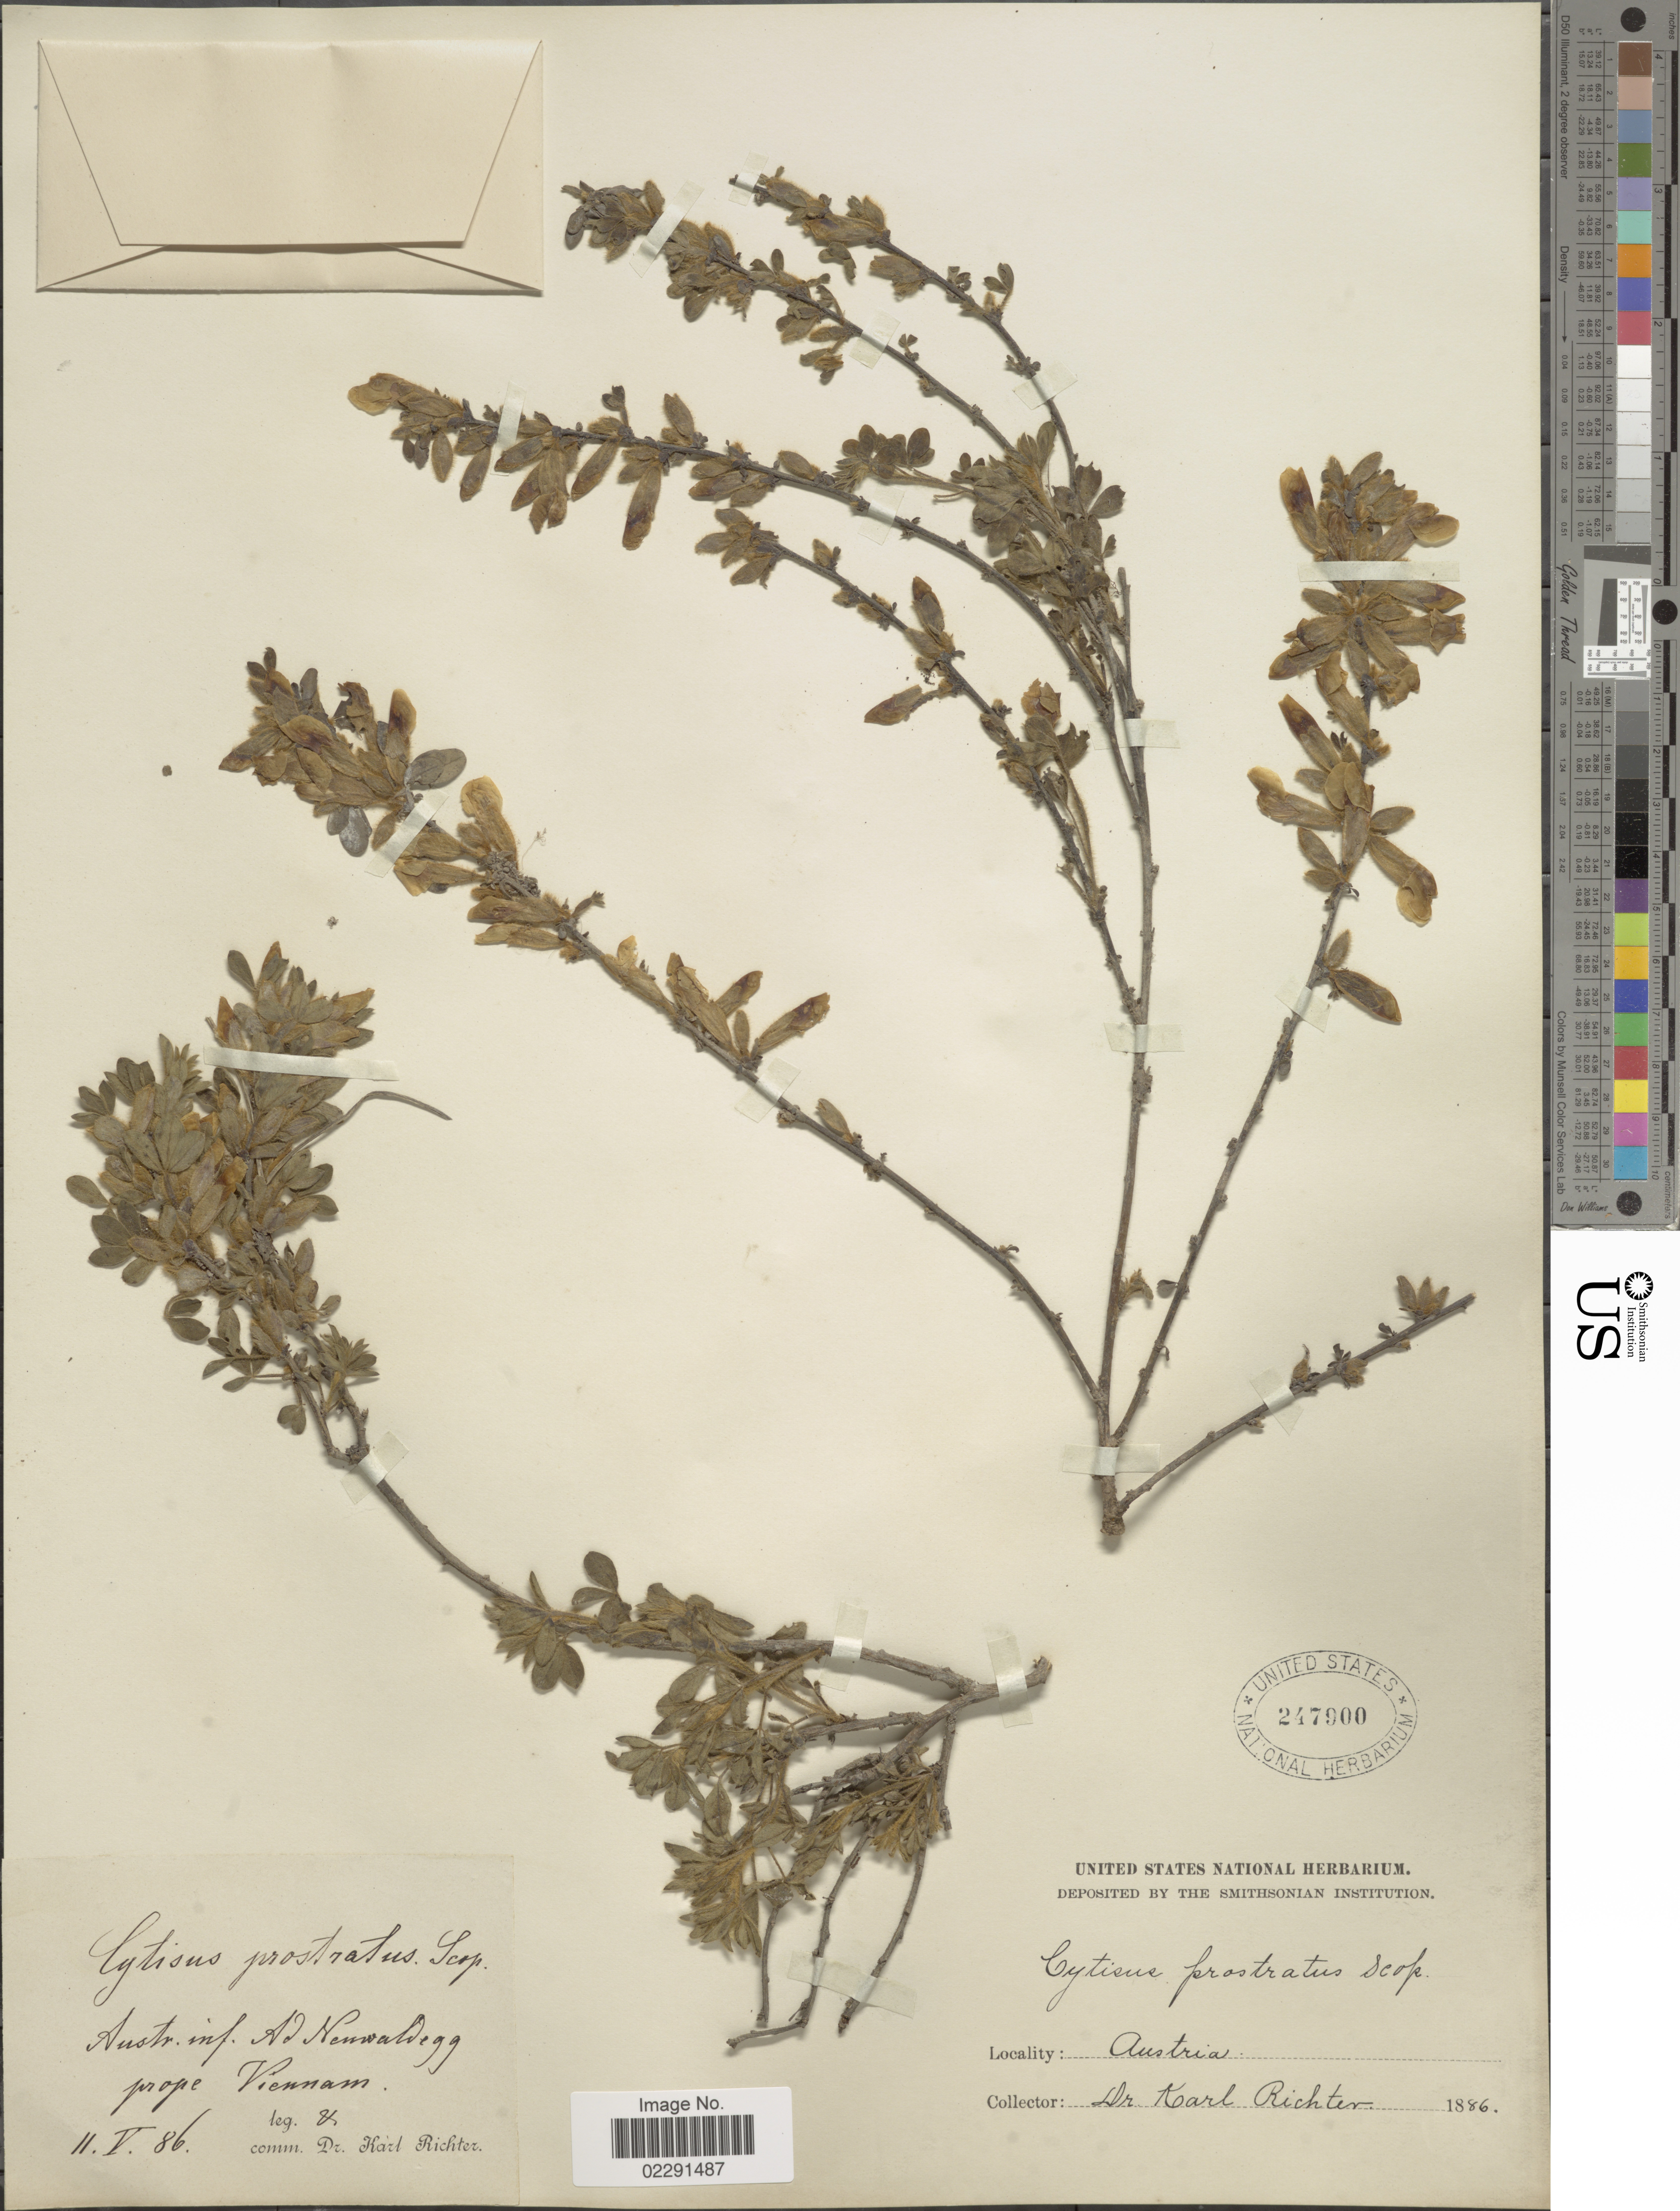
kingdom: Plantae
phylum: Tracheophyta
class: Magnoliopsida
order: Fabales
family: Fabaceae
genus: Cytisus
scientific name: Cytisus decumbens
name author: (Durande) Spach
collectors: K. Richter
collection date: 1886-05-11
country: Austria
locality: Austr. ind. ad Neuwaldegg prope Viennam. [interpreted]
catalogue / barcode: US 247900